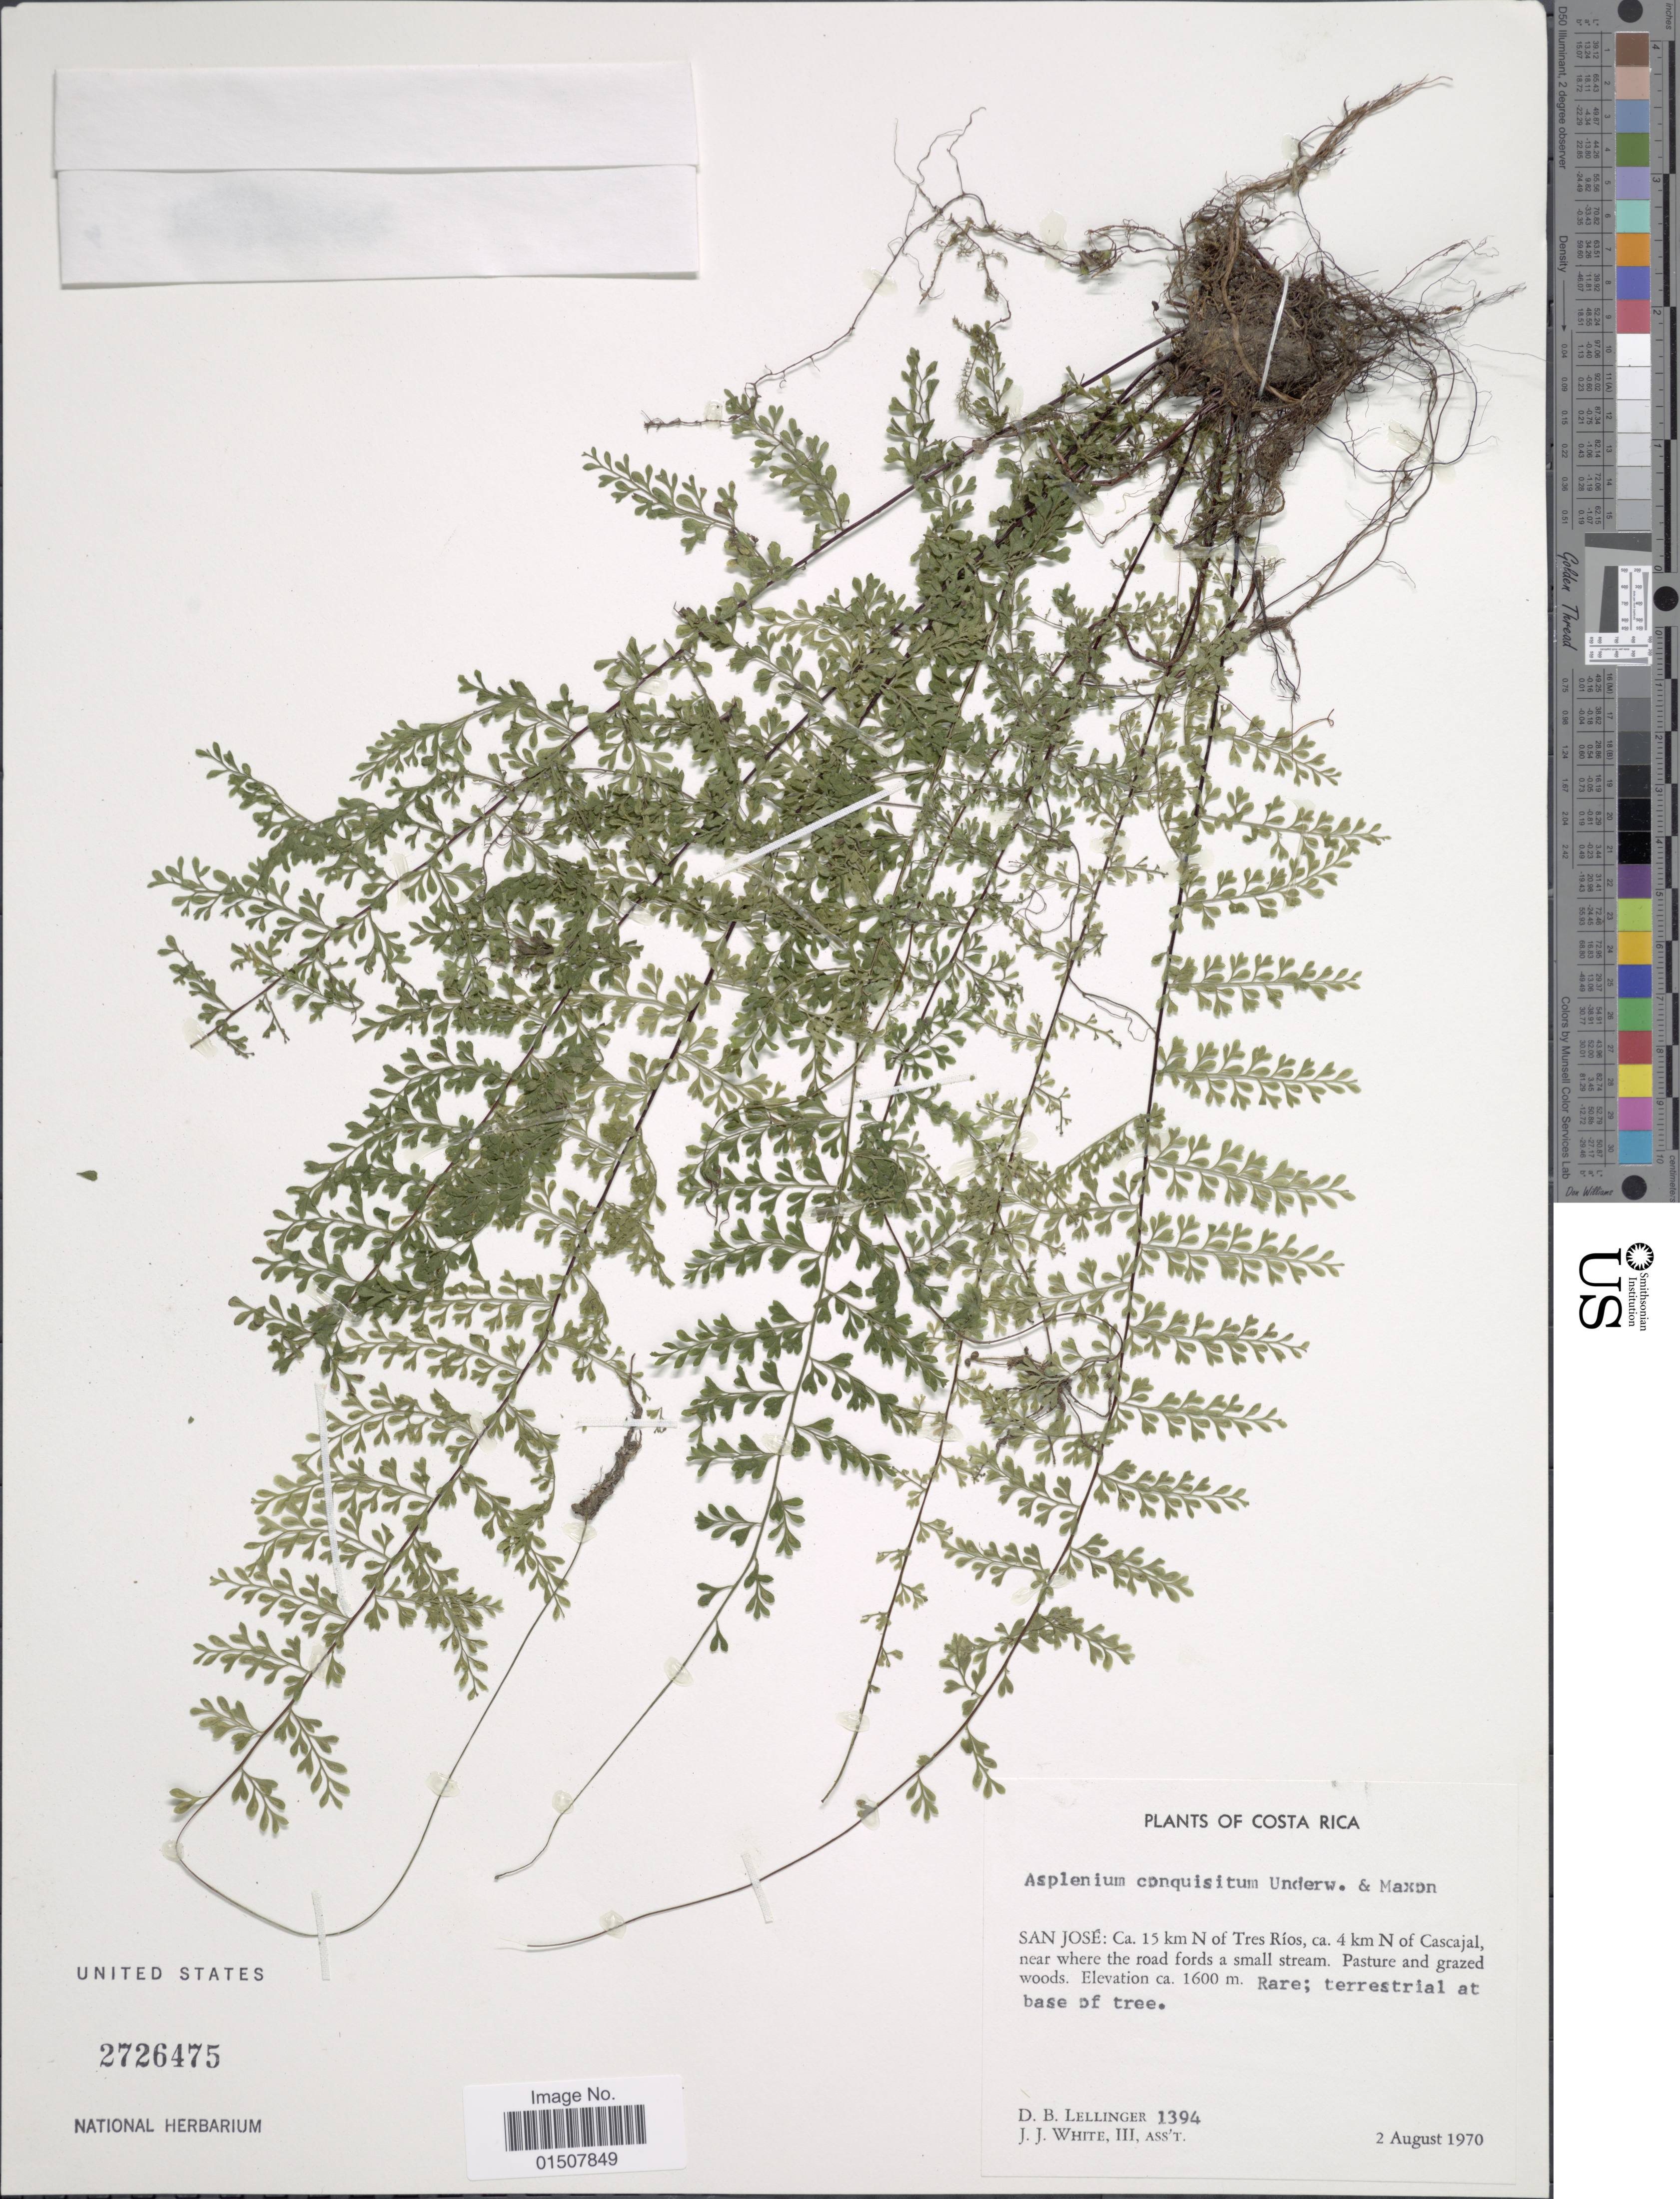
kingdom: Plantae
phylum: Tracheophyta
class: Polypodiopsida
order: Polypodiales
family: Aspleniaceae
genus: Asplenium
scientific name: Asplenium rutaceum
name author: (Willd.) Mett.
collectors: D. B. Lellinger & J. J. White III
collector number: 1394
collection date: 1970-08-02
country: Costa Rica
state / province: San José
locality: San Jose:Ca. 15 km N of Tres Rios, ca. 4 km N of Cascajal, near where the road fords a small stream.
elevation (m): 1600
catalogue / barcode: US 2726475